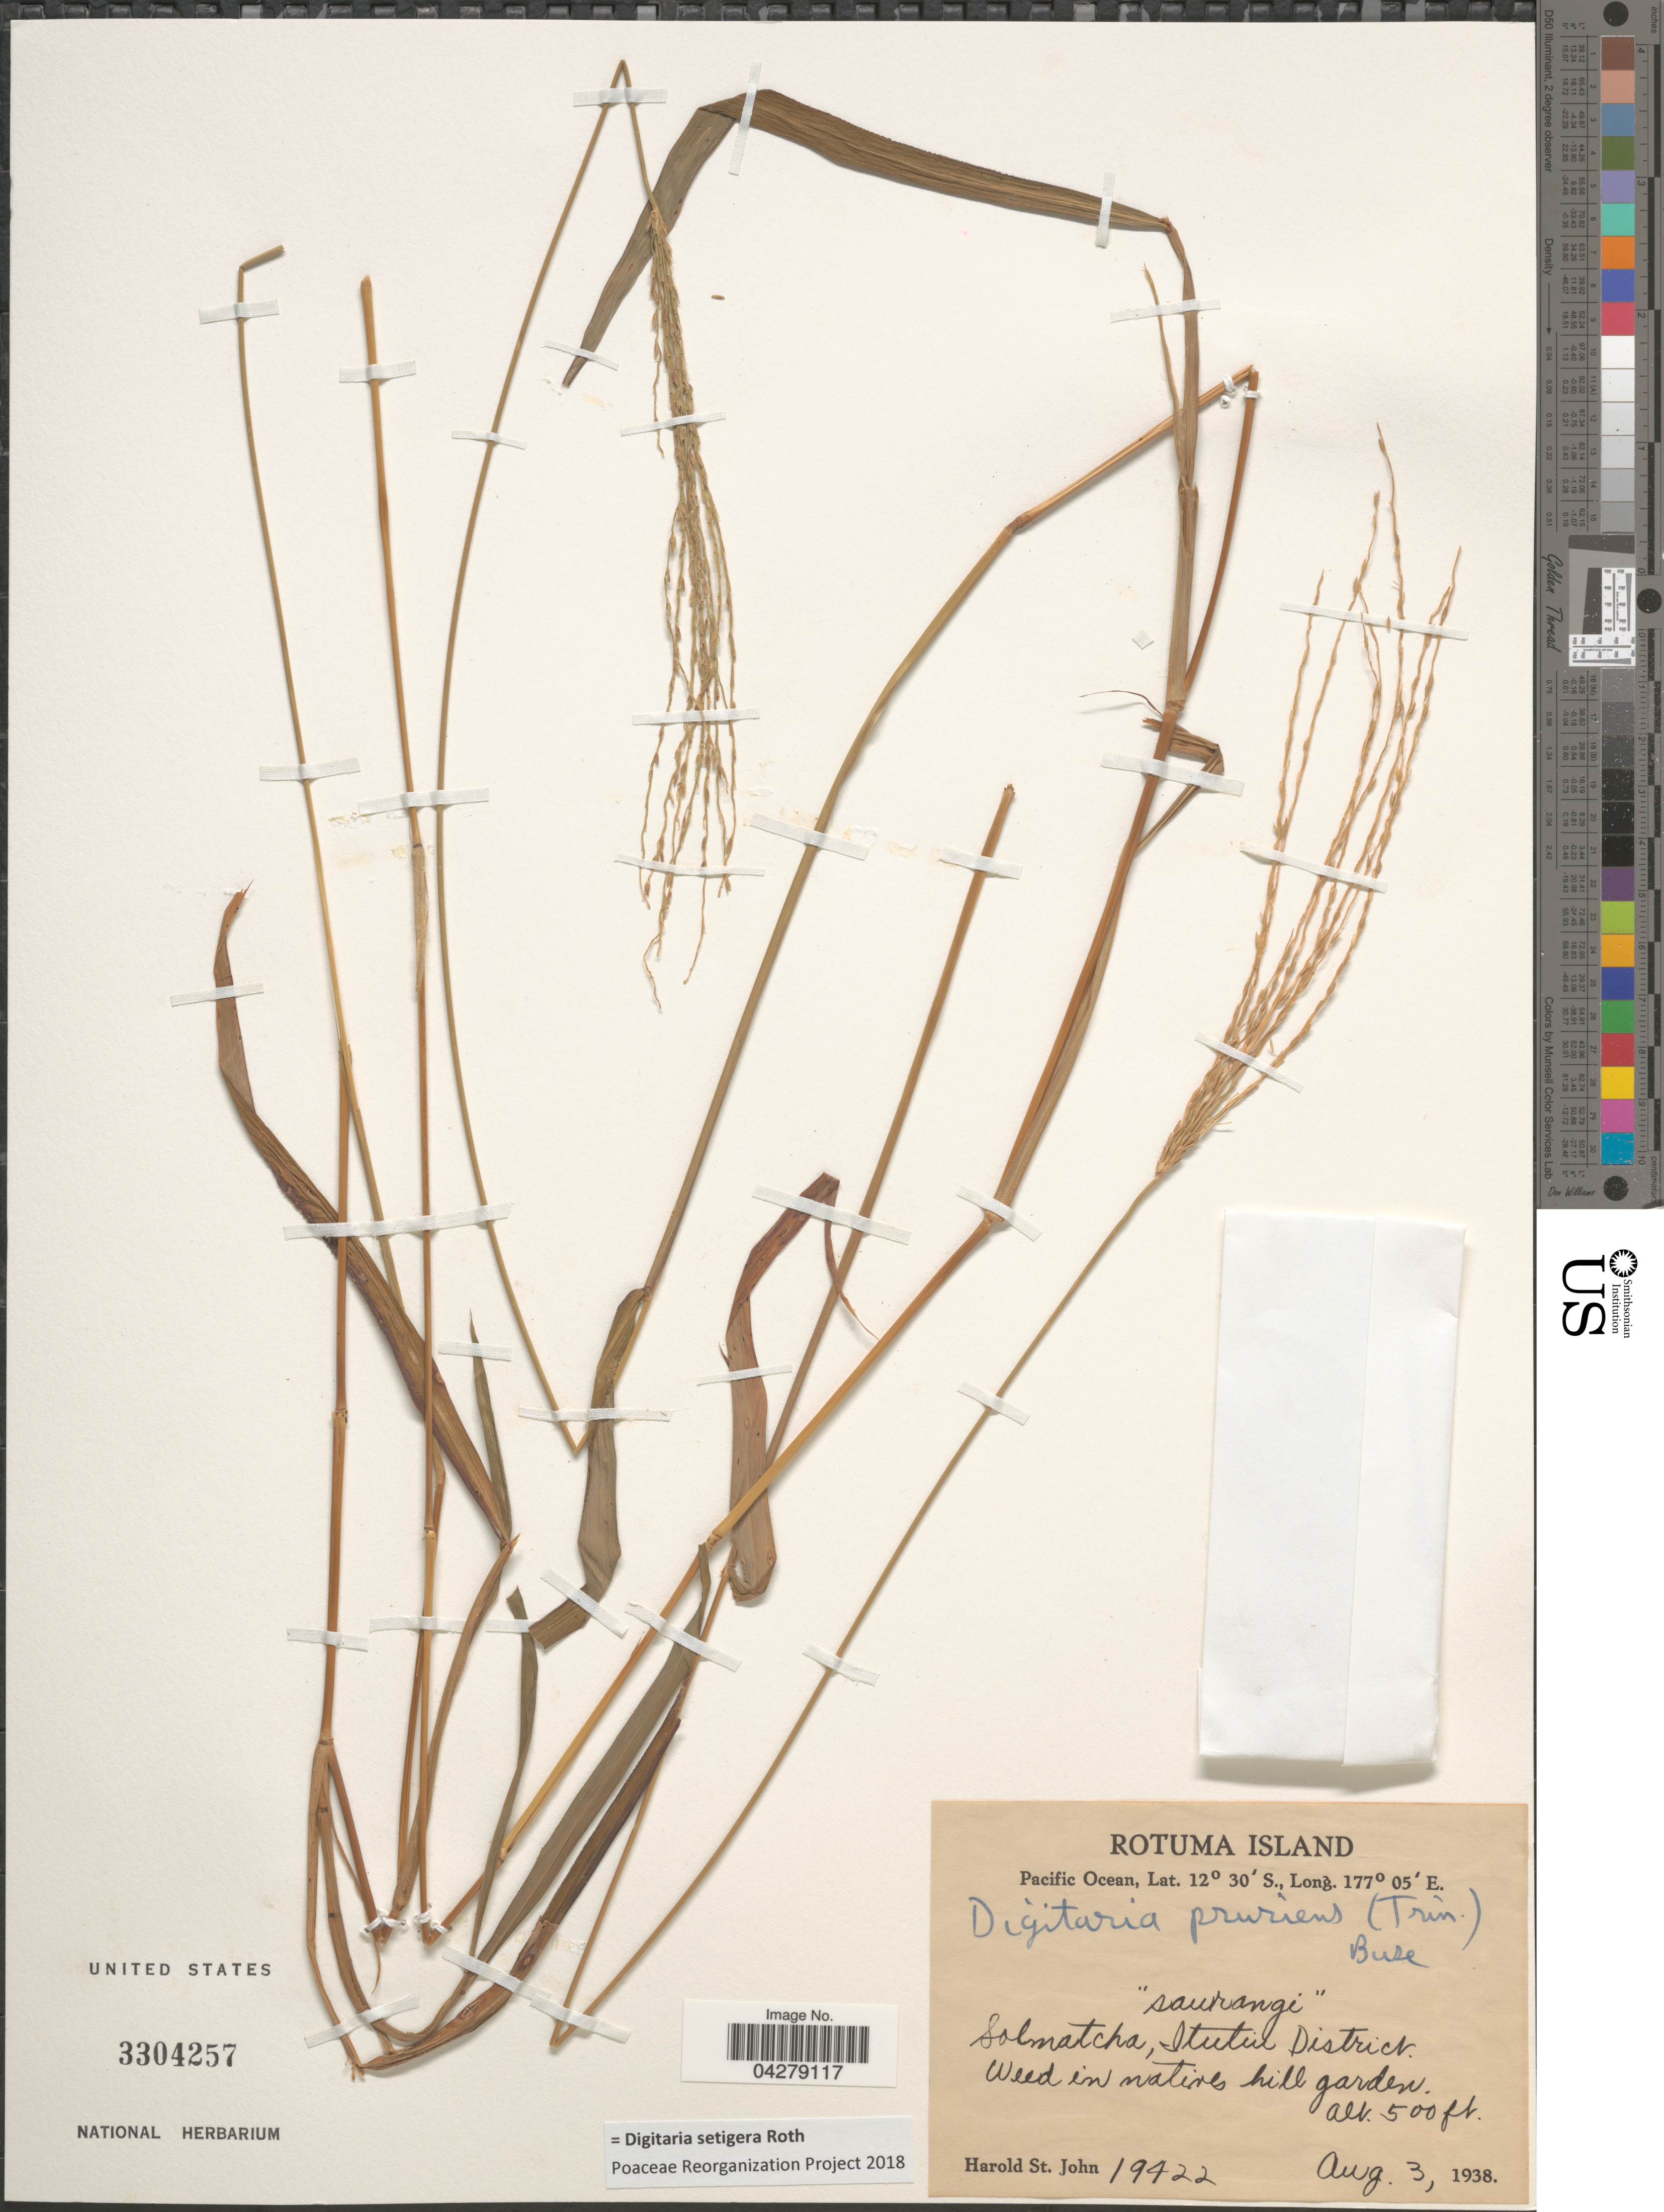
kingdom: Plantae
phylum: Tracheophyta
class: Liliopsida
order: Poales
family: Poaceae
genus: Digitaria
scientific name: Digitaria setigera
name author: Roth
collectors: H. St. John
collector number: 19422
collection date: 1938-08-03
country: Fiji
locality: Rotuma Island. Pacific Ocean. Solmatcha, Itutui District.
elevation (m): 152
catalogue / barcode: US 3304257